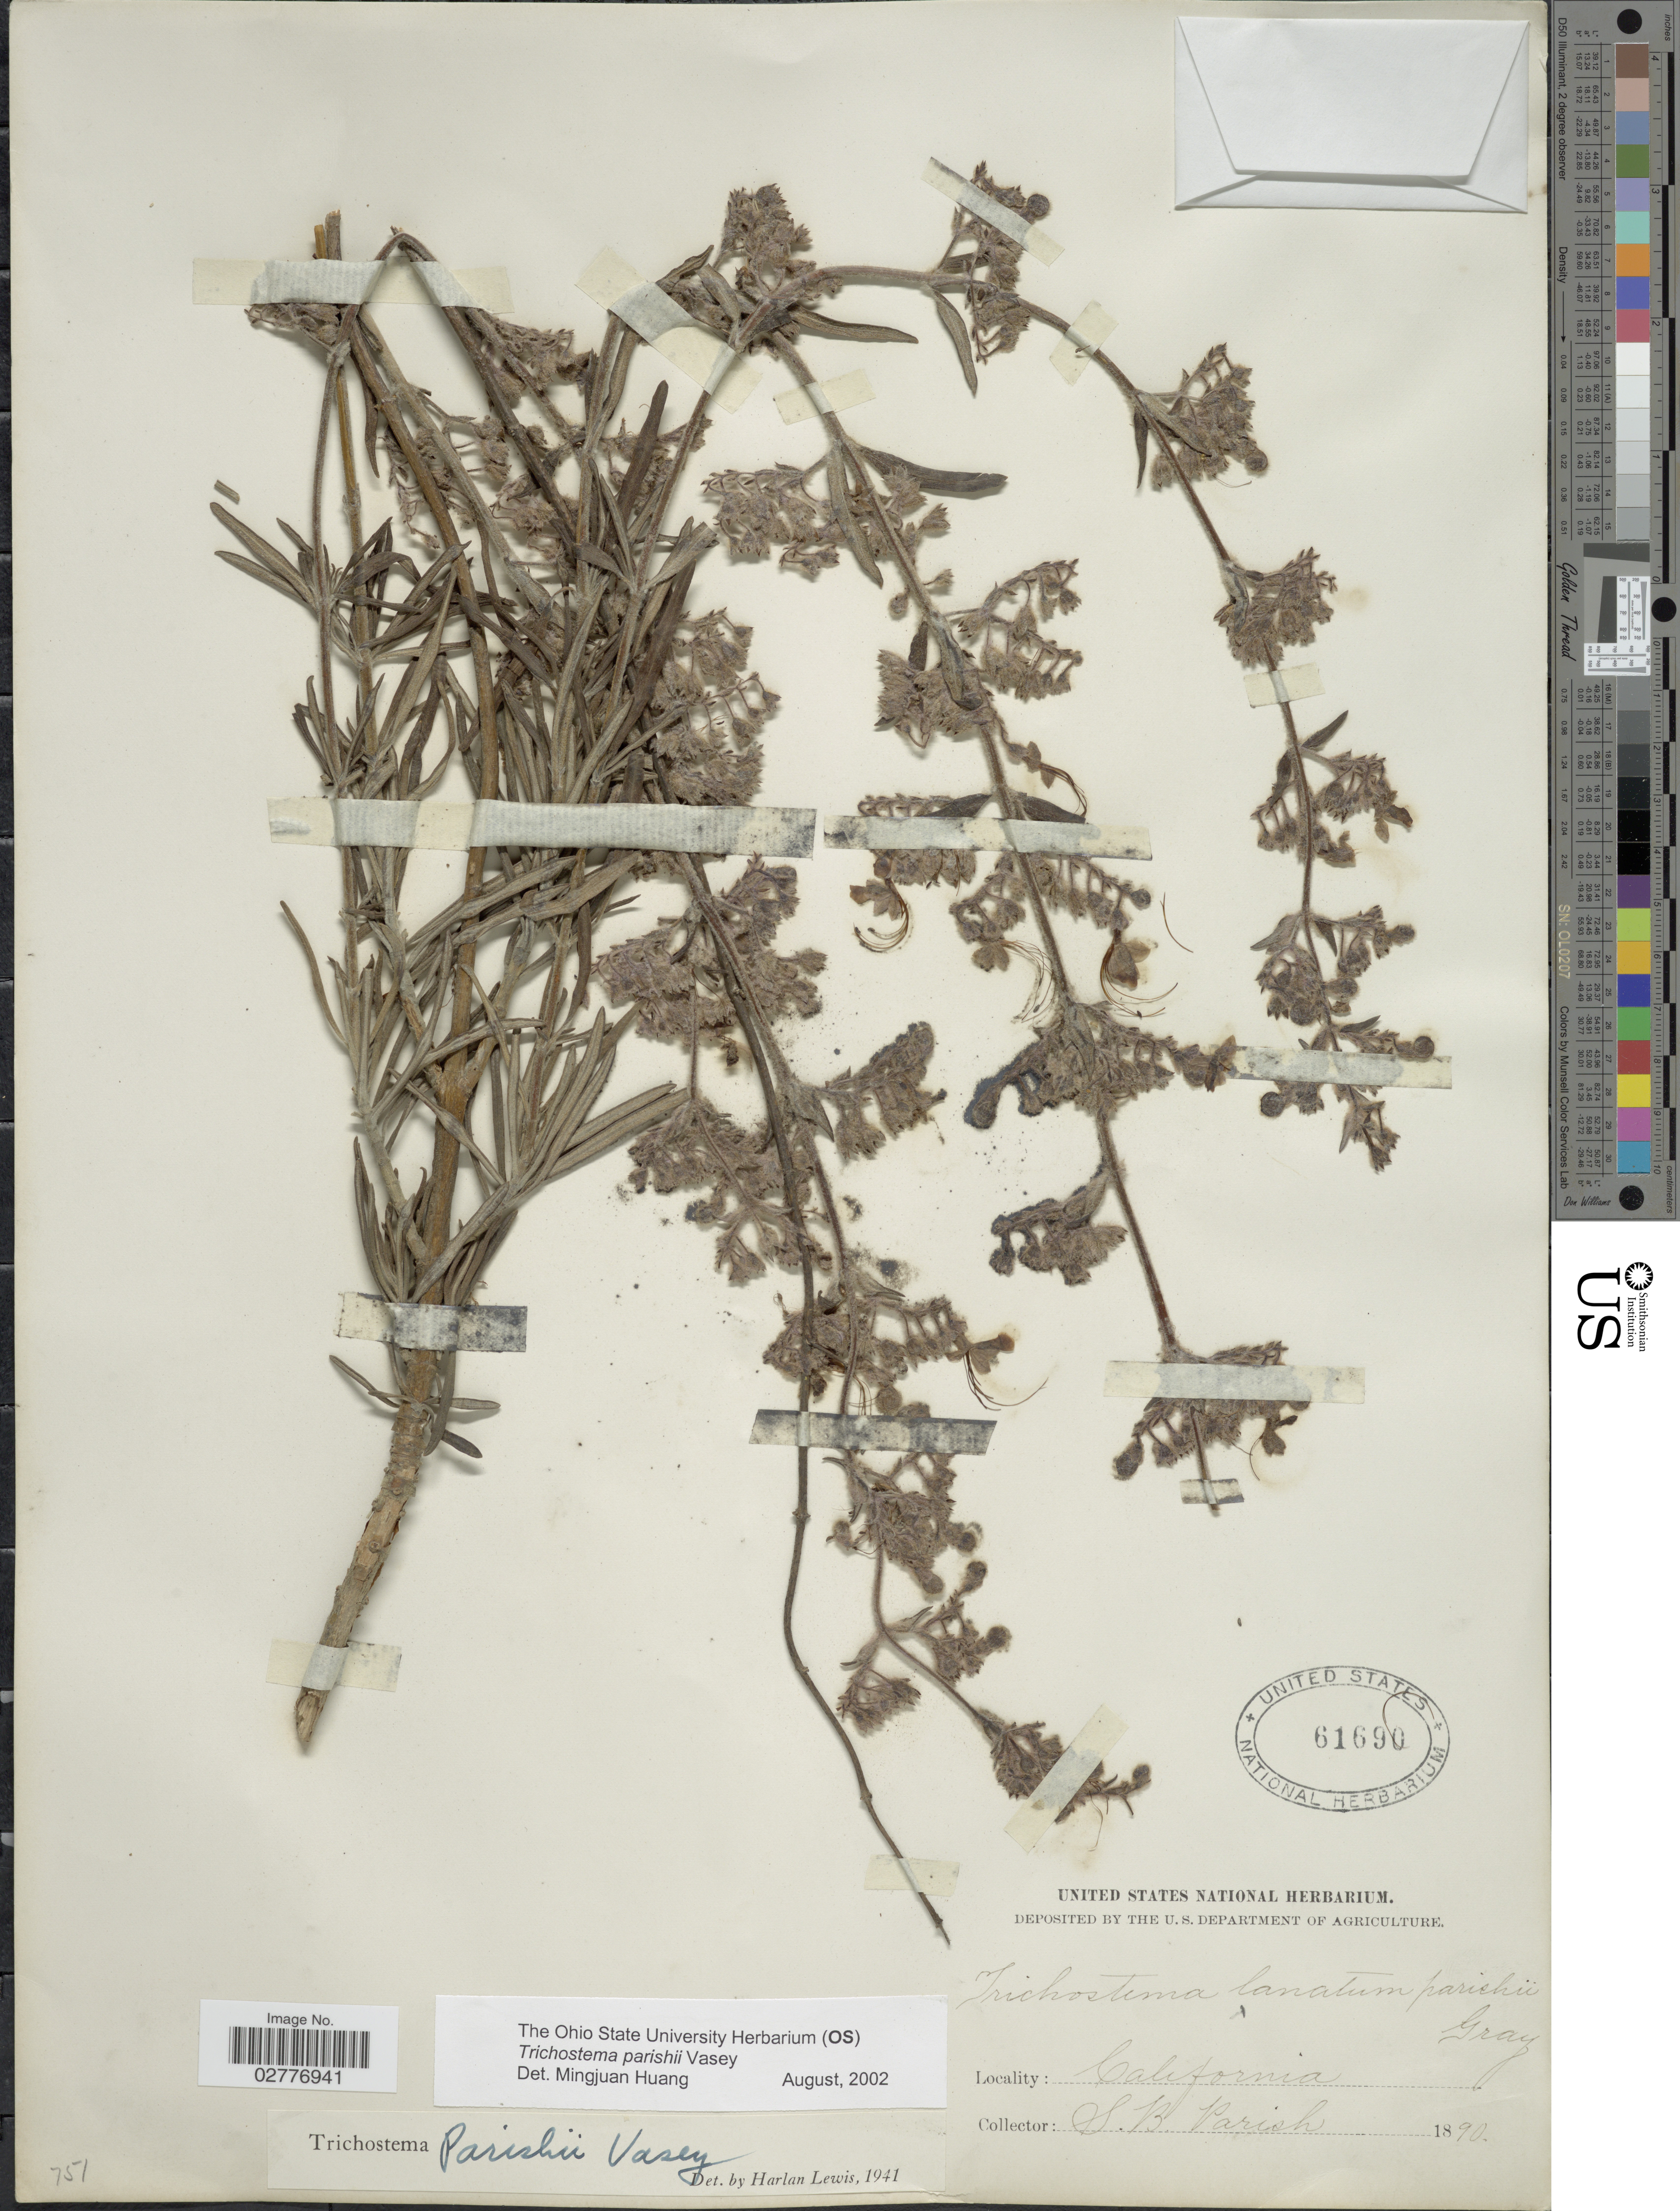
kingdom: Plantae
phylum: Tracheophyta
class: Magnoliopsida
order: Lamiales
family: Lamiaceae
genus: Trichostema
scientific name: Trichostema parishii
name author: Vasey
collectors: S. B. Parish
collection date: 1890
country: United States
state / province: California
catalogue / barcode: US 61690